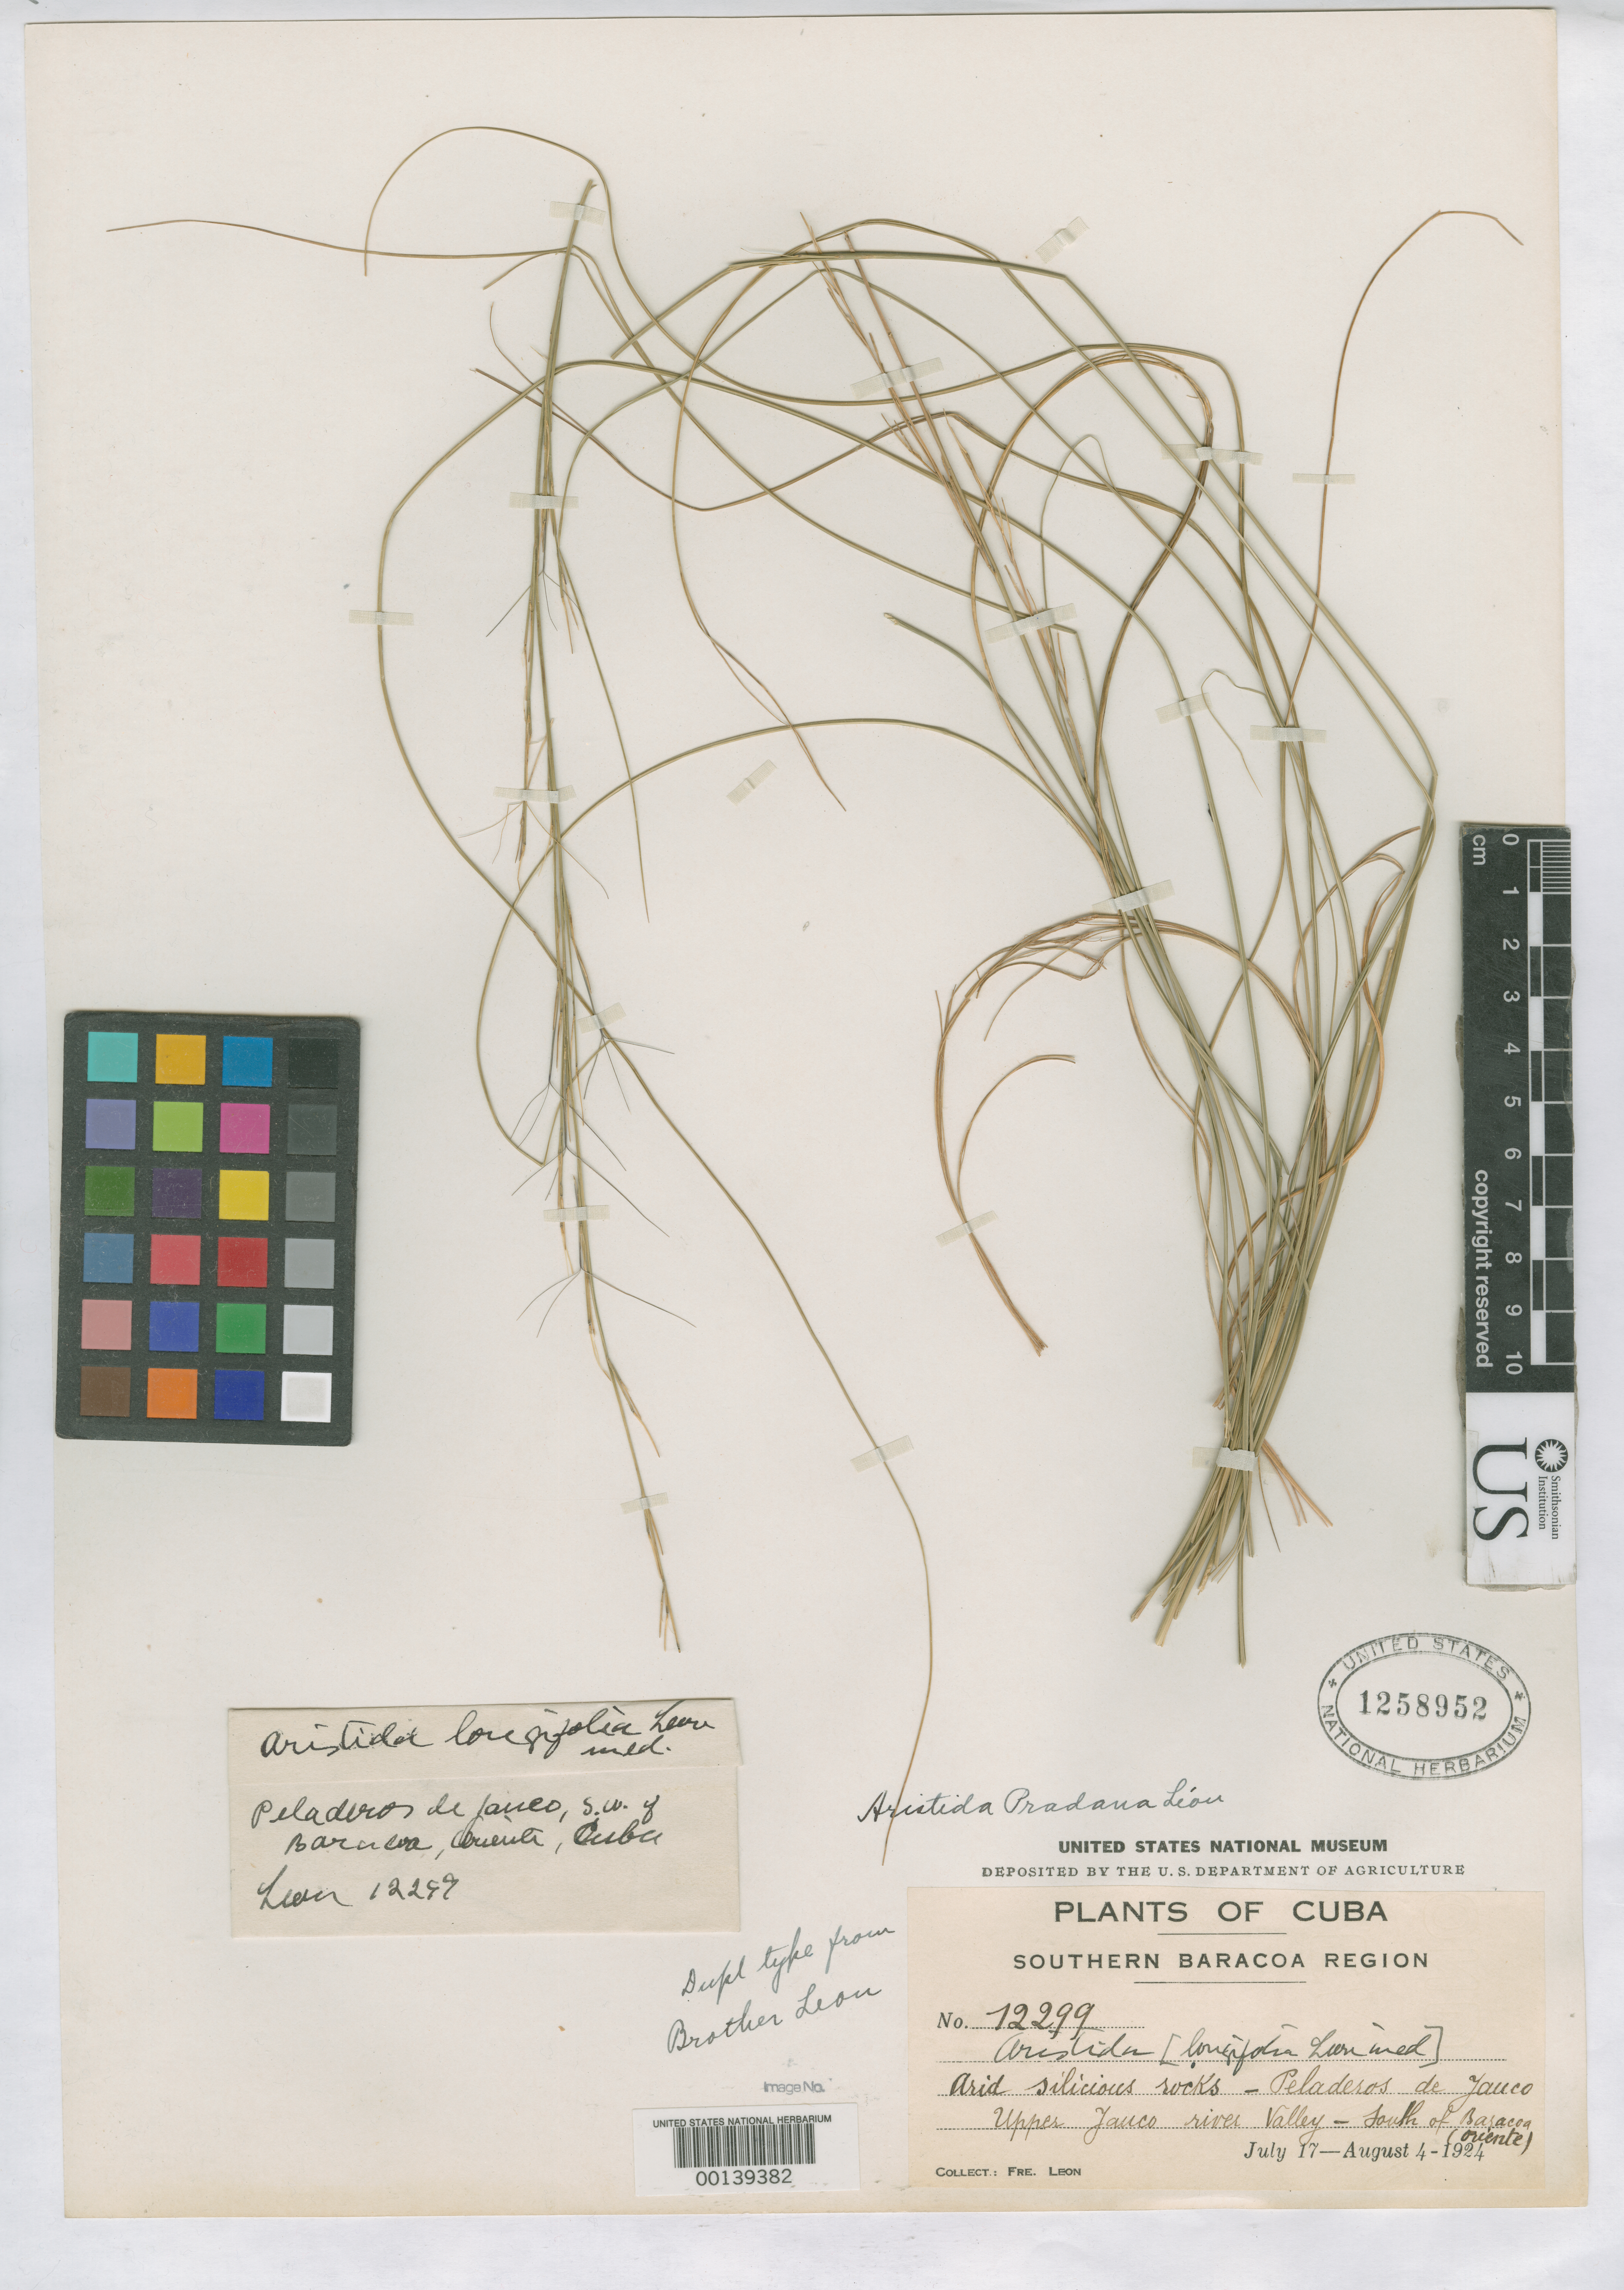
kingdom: Plantae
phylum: Tracheophyta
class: Liliopsida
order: Poales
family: Poaceae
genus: Aristida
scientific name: Aristida pradana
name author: León ex Britton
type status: Isotype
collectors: Bro. León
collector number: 12299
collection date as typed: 17 Jul 1924 to 04 Aug 1924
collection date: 1924-07-17/1924-08-04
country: Cuba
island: Greater Antilles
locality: Peladeros de Jauco, upper Jauco River Valley, south of Baracoa.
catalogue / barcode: US 1258952